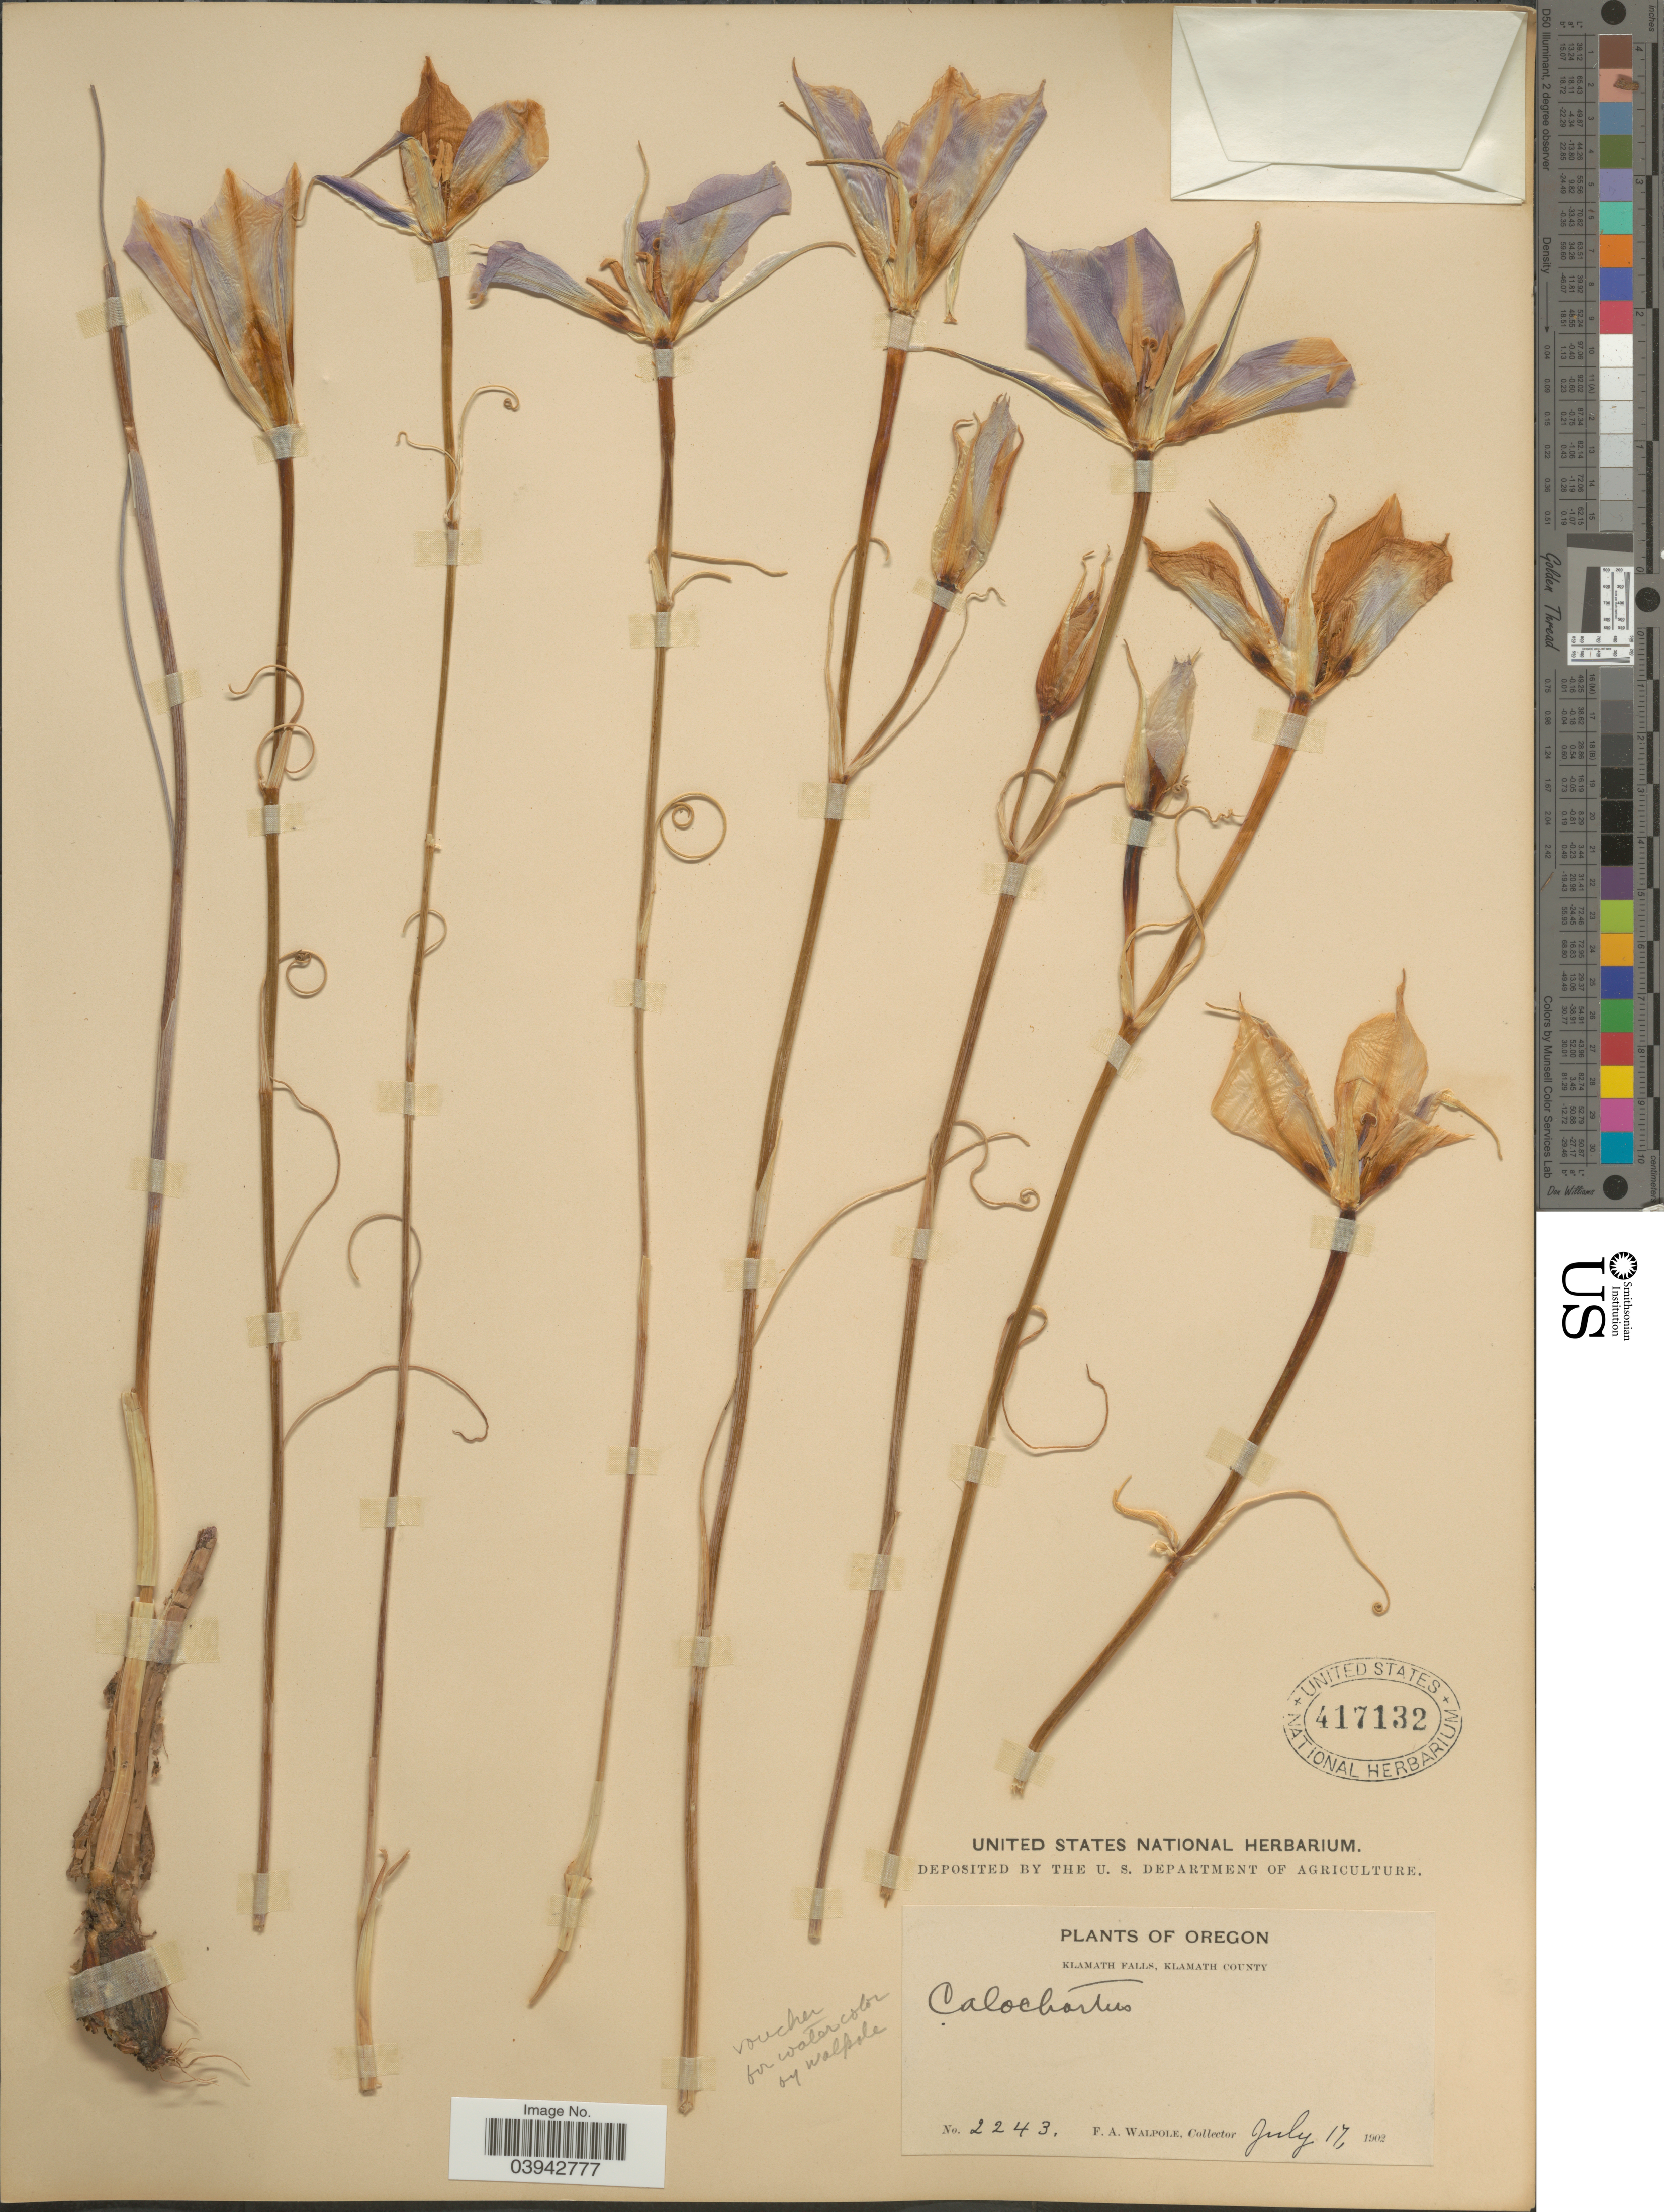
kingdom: Plantae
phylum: Tracheophyta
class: Liliopsida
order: Liliales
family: Liliaceae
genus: Calochortus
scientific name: Calochortus macrocarpus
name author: Douglas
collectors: F. Walpole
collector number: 2243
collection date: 1902-07-17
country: United States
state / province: Oregon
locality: Klamath Falls, Klamath County.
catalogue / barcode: US 417132